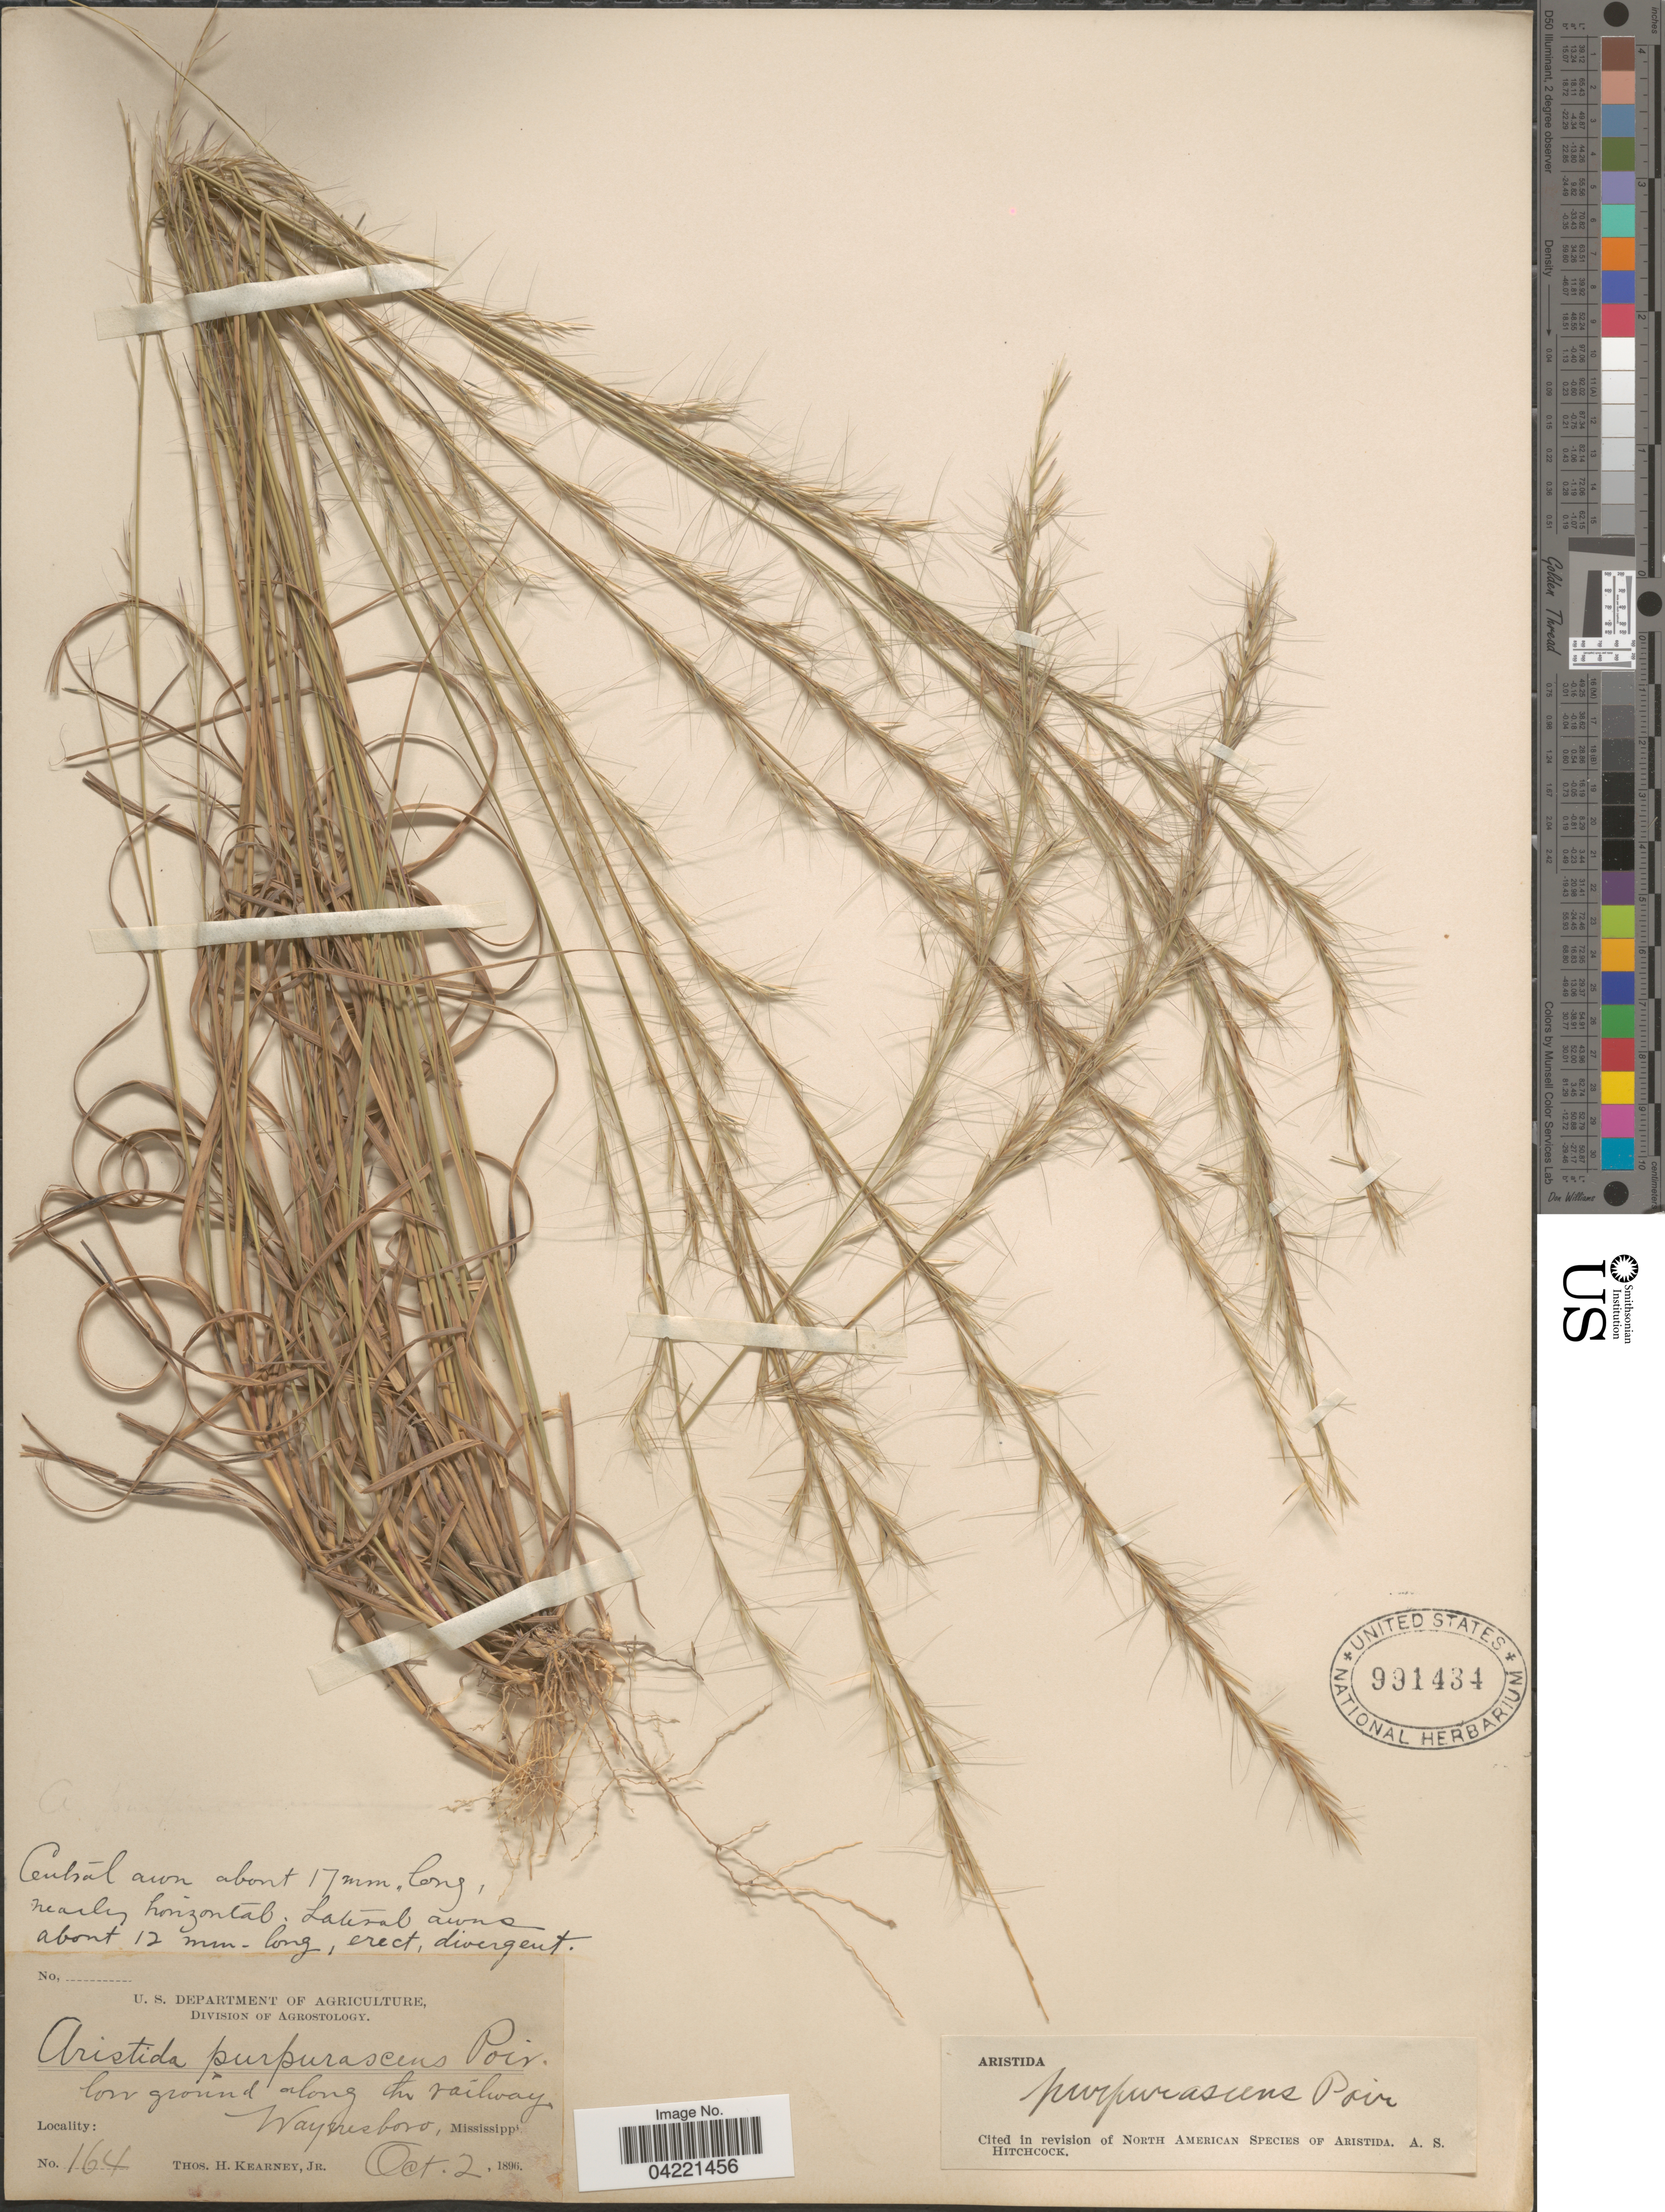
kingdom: Plantae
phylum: Tracheophyta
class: Liliopsida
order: Poales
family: Poaceae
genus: Aristida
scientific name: Aristida purpurascens var. purpurescens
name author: Poir.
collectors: T. H. Kearney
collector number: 164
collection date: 1898-10-02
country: United States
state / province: Mississippi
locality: Low ground along the railway Waynesboro.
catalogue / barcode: US 991434